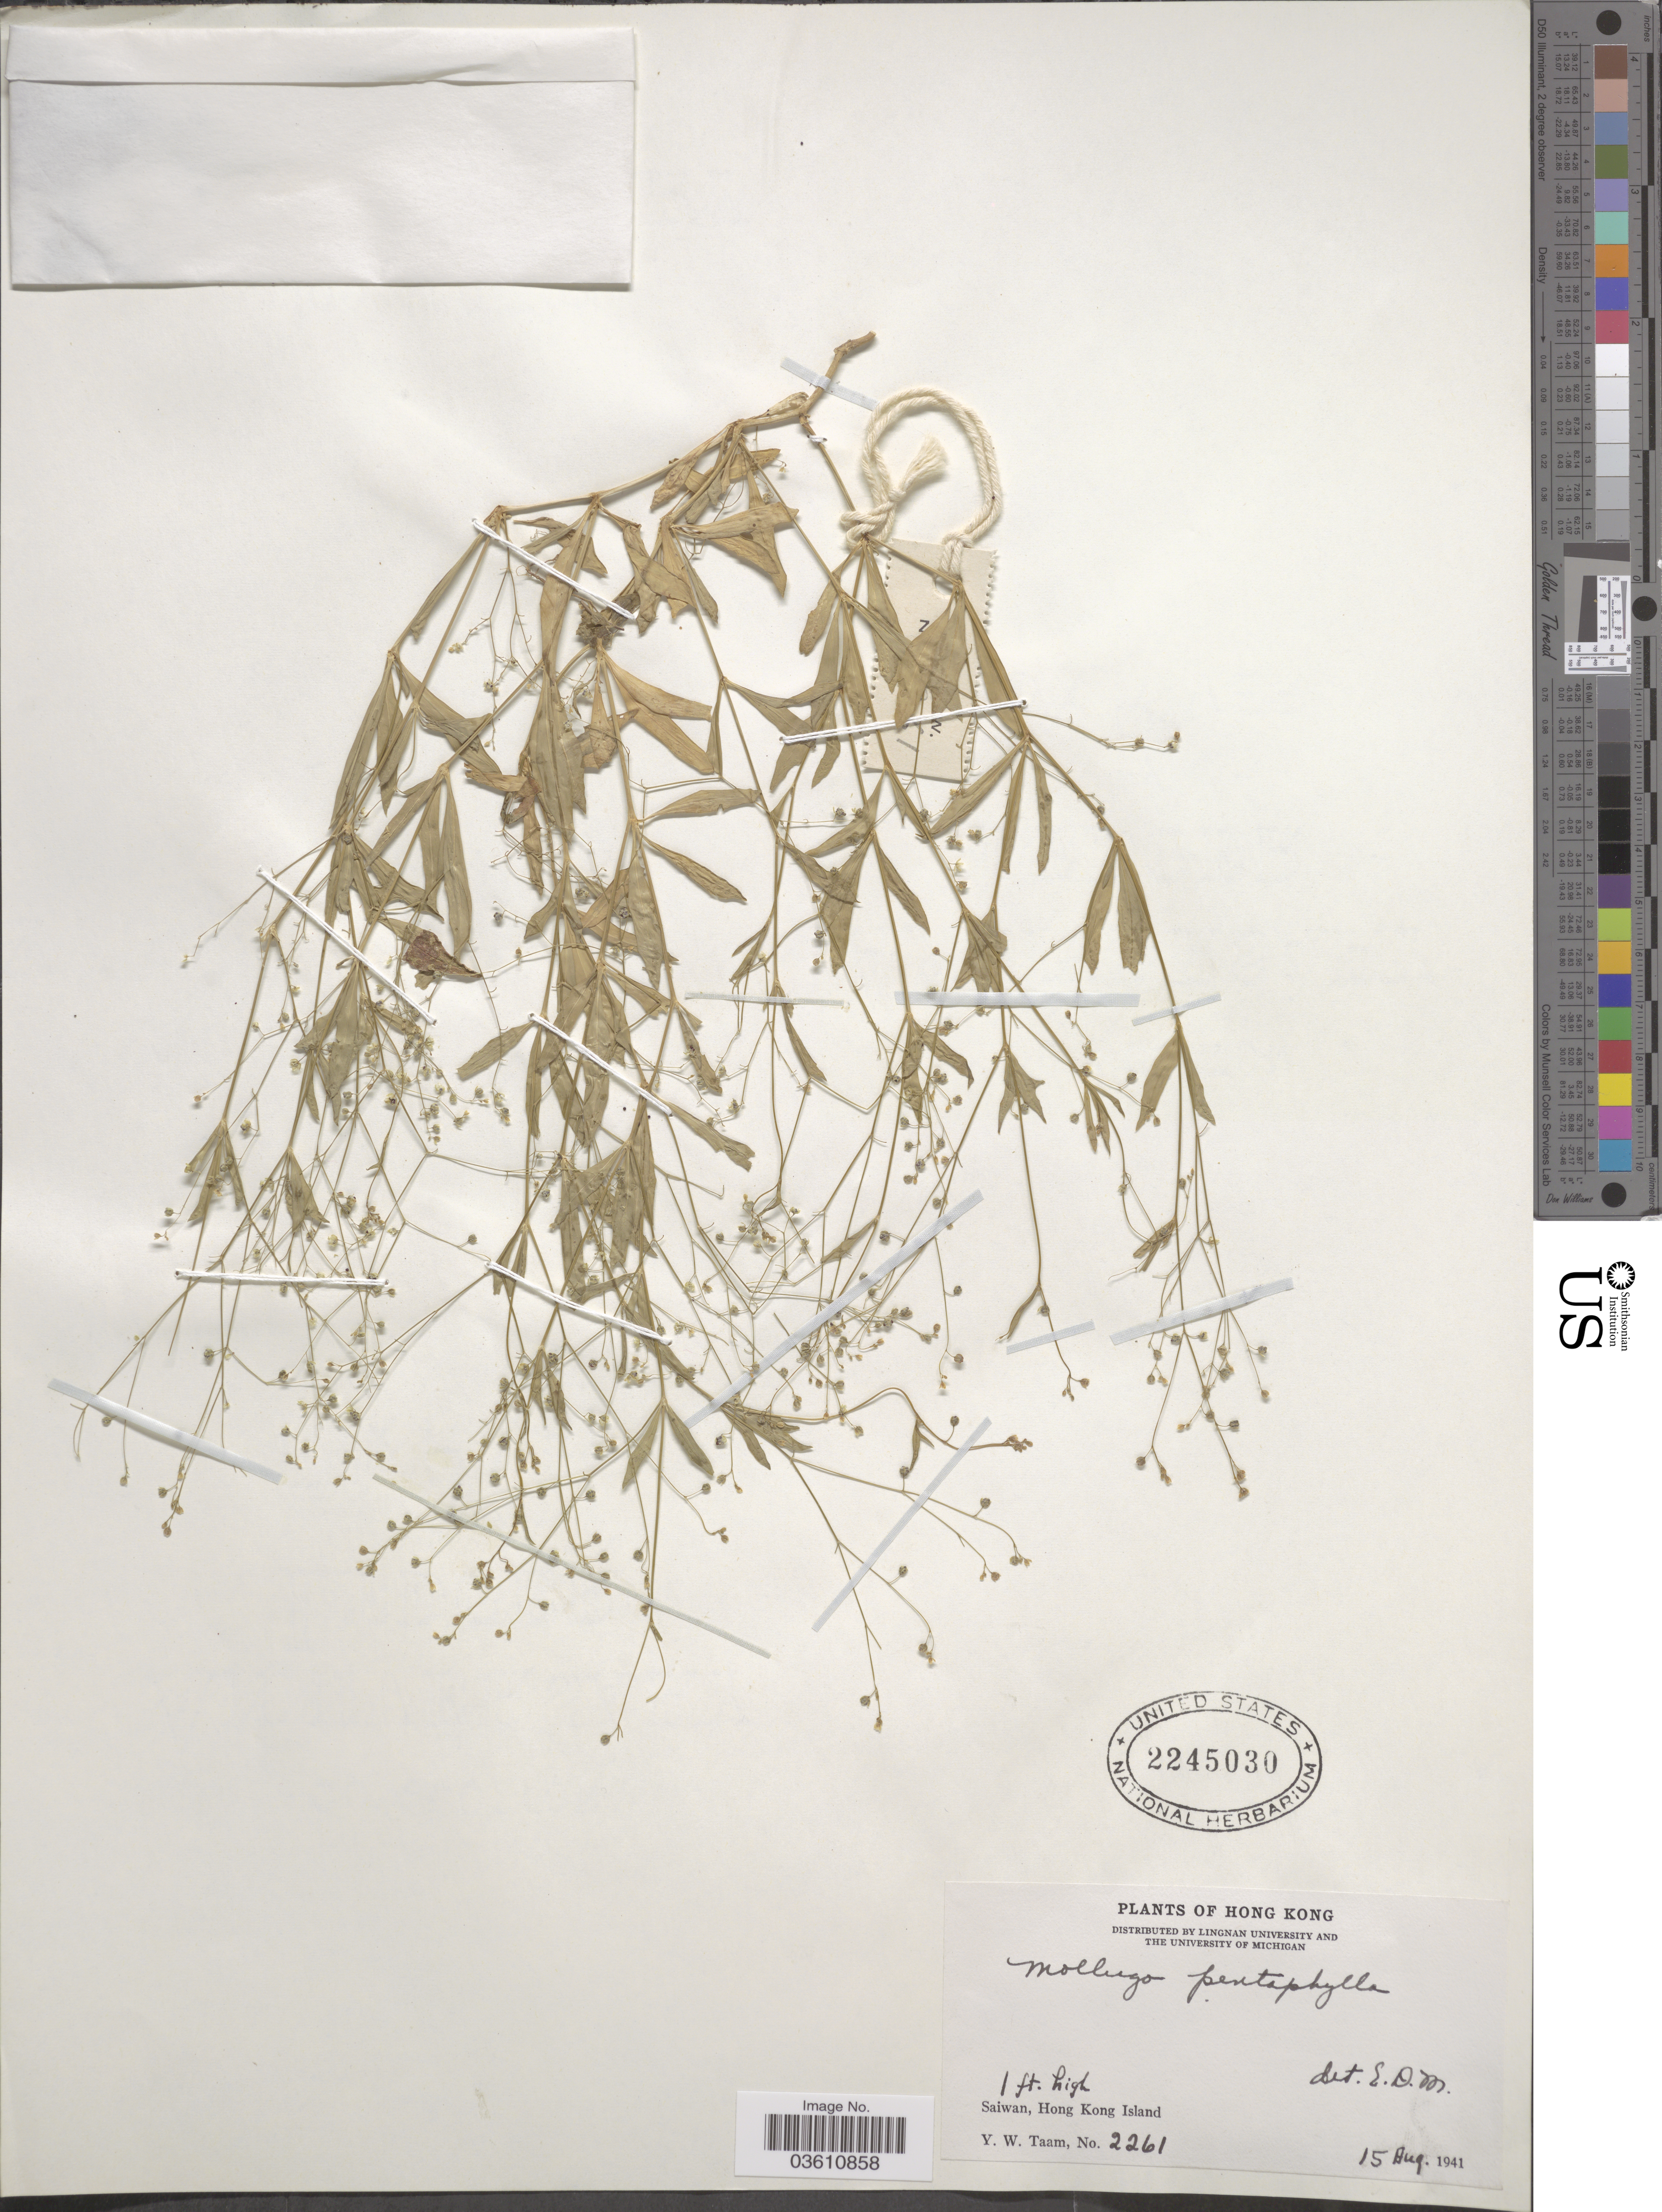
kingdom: Plantae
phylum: Tracheophyta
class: Magnoliopsida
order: Caryophyllales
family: Molluginaceae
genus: Trigastrotheca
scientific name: Trigastrotheca pentaphylla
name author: (L.) Thulin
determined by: Strong, Mark T., (BOT), Smithsonian Institution - National Museum of Natural History (UNITED STATES)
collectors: Y. W. Taam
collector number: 2261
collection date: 1941-08-15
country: China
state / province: Hong Kong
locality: Saiwan, Hong Kong Island.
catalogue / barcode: US 2245030